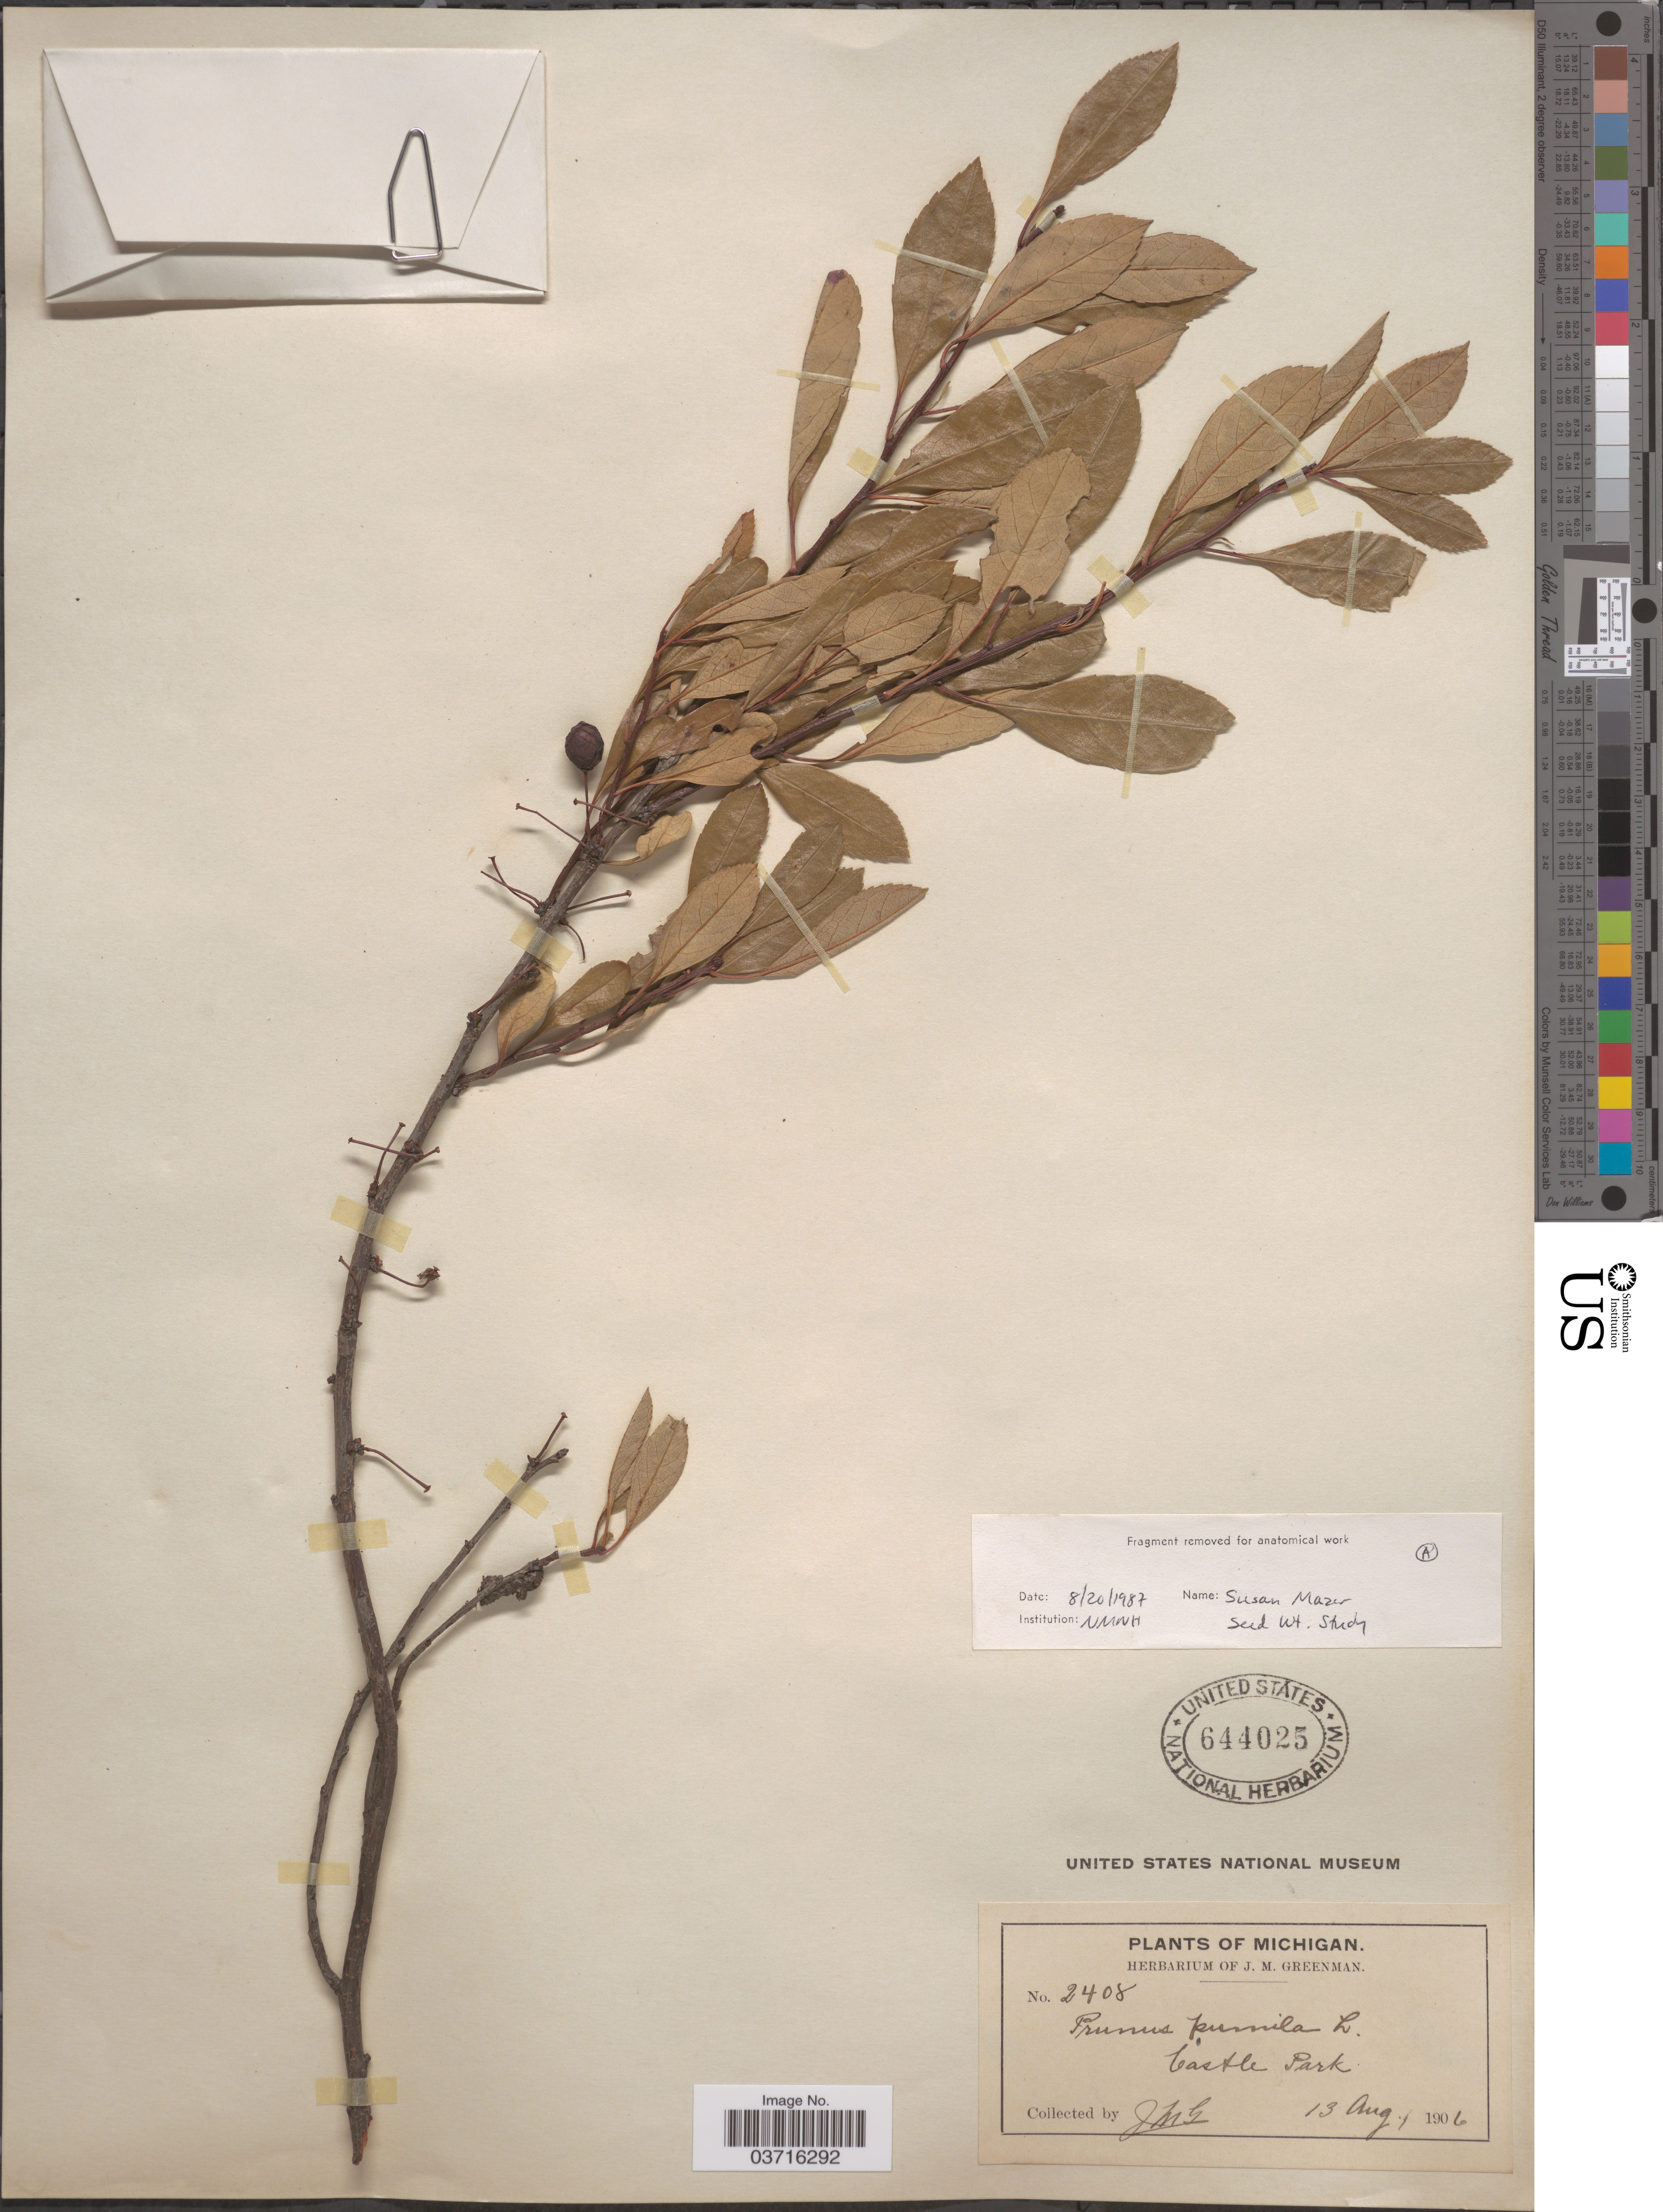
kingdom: Plantae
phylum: Tracheophyta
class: Magnoliopsida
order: Rosales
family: Rosaceae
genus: Prunus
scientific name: Prunus pumila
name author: L.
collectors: J. M. Greenman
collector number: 2408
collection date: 1906-08-13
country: United States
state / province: Michigan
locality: Castle Park.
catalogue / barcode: US 644025